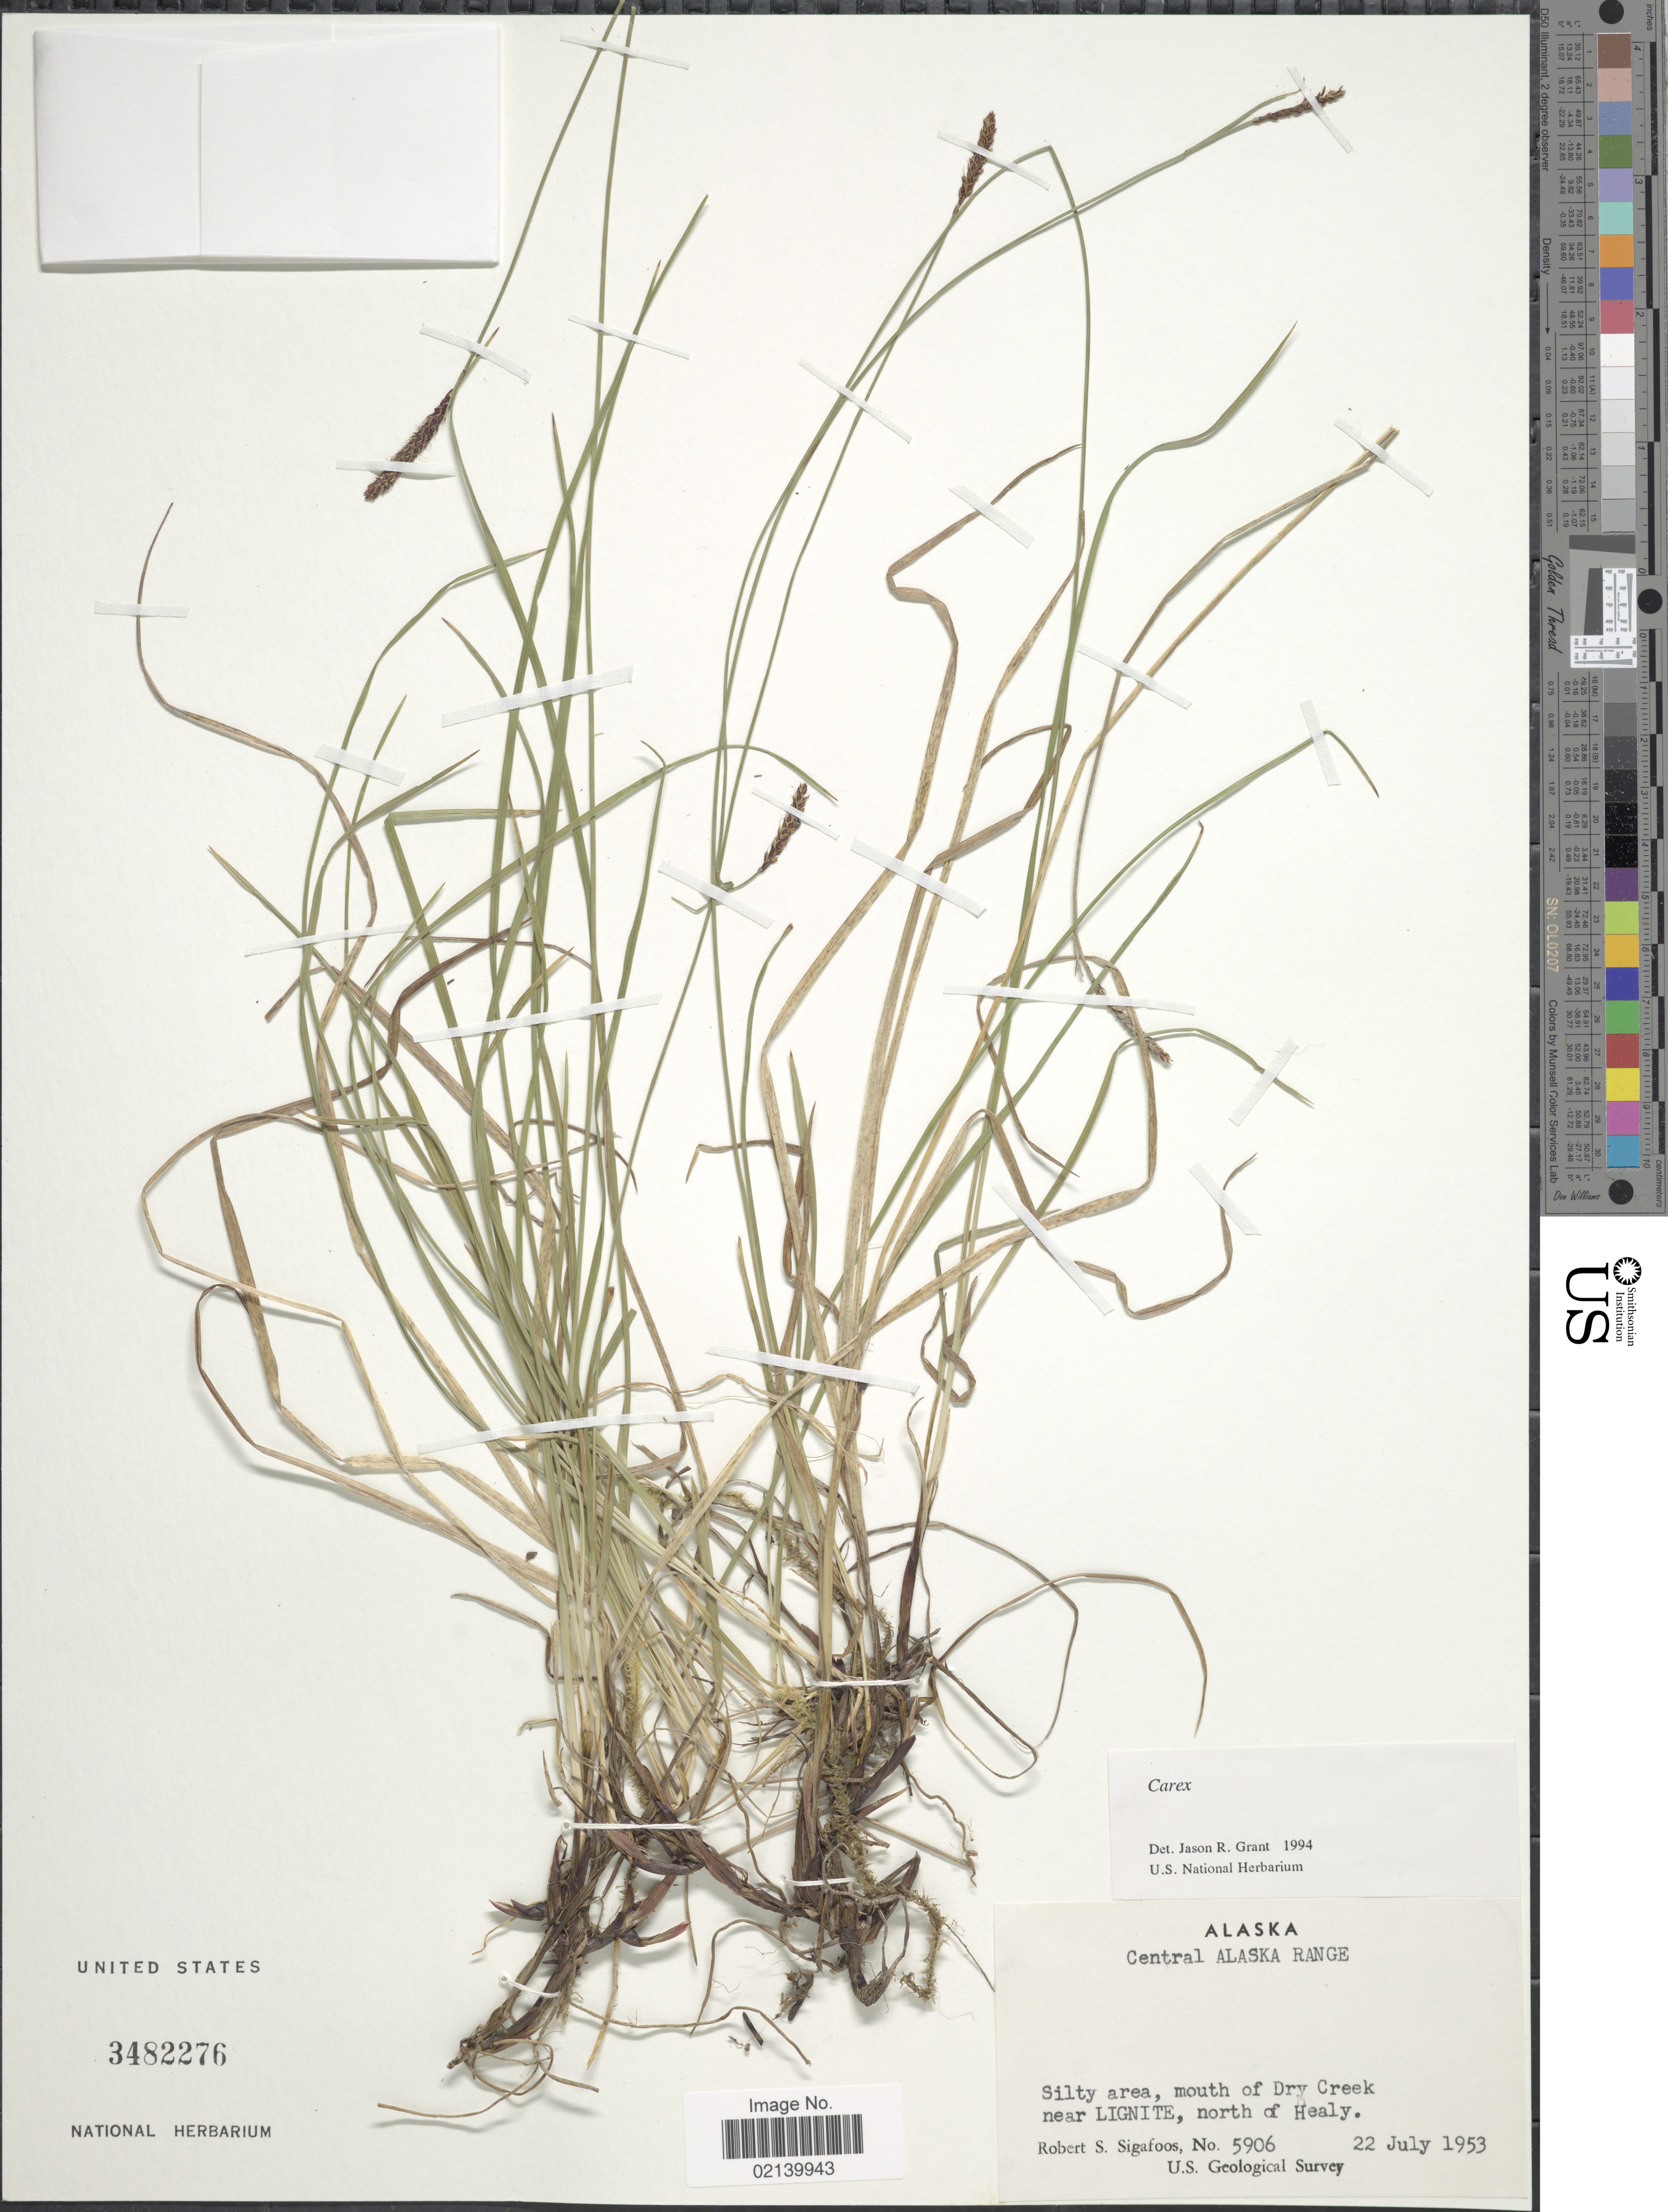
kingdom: Plantae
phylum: Tracheophyta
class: Liliopsida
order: Poales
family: Cyperaceae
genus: Carex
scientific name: Carex sp.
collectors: R. Sigafoos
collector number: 5906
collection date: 1953-07-22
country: United States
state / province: Alaska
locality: Central Alaska Range, salty area, mouth of Dry Creek near Lignite, north of Healy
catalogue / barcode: US 3482276